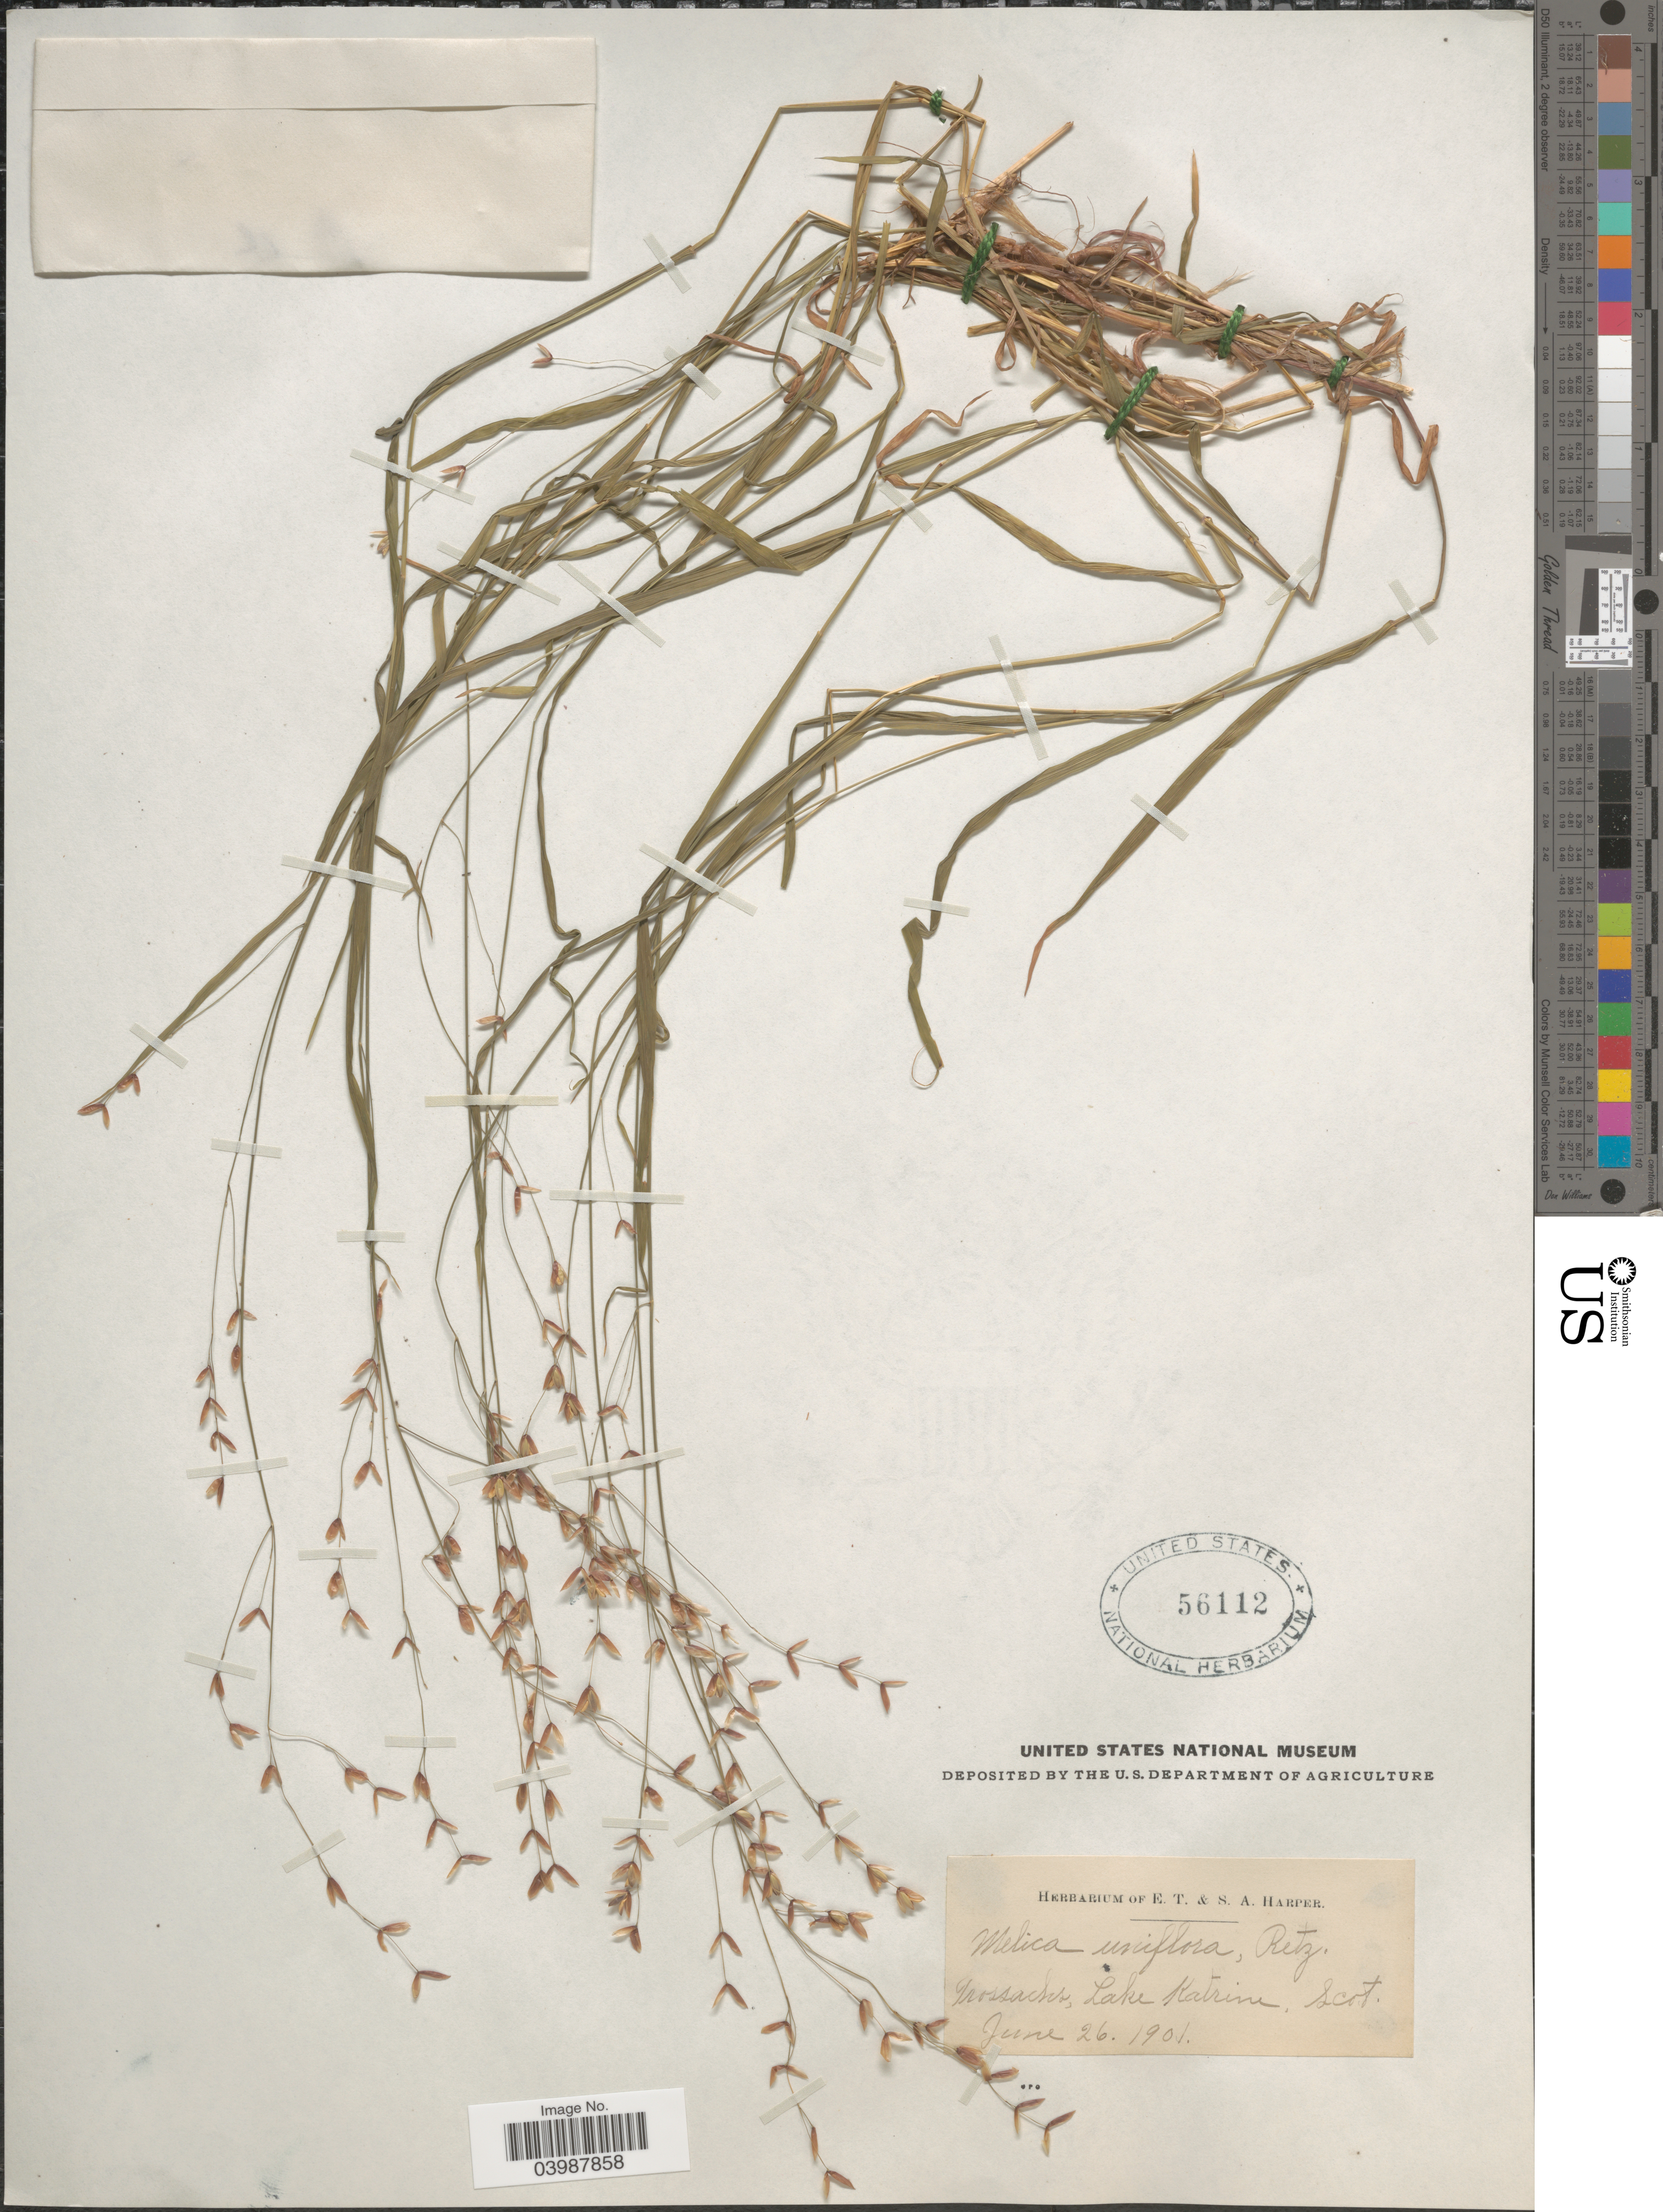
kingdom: Plantae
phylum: Tracheophyta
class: Liliopsida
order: Poales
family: Poaceae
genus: Melica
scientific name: Melica uniflora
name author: Retz.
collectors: ex herb. of E. T. & S. A. Harper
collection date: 1901-06-26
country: United Kingdom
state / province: Scotland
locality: Grossachs, Lake Katrine.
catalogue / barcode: US 56112